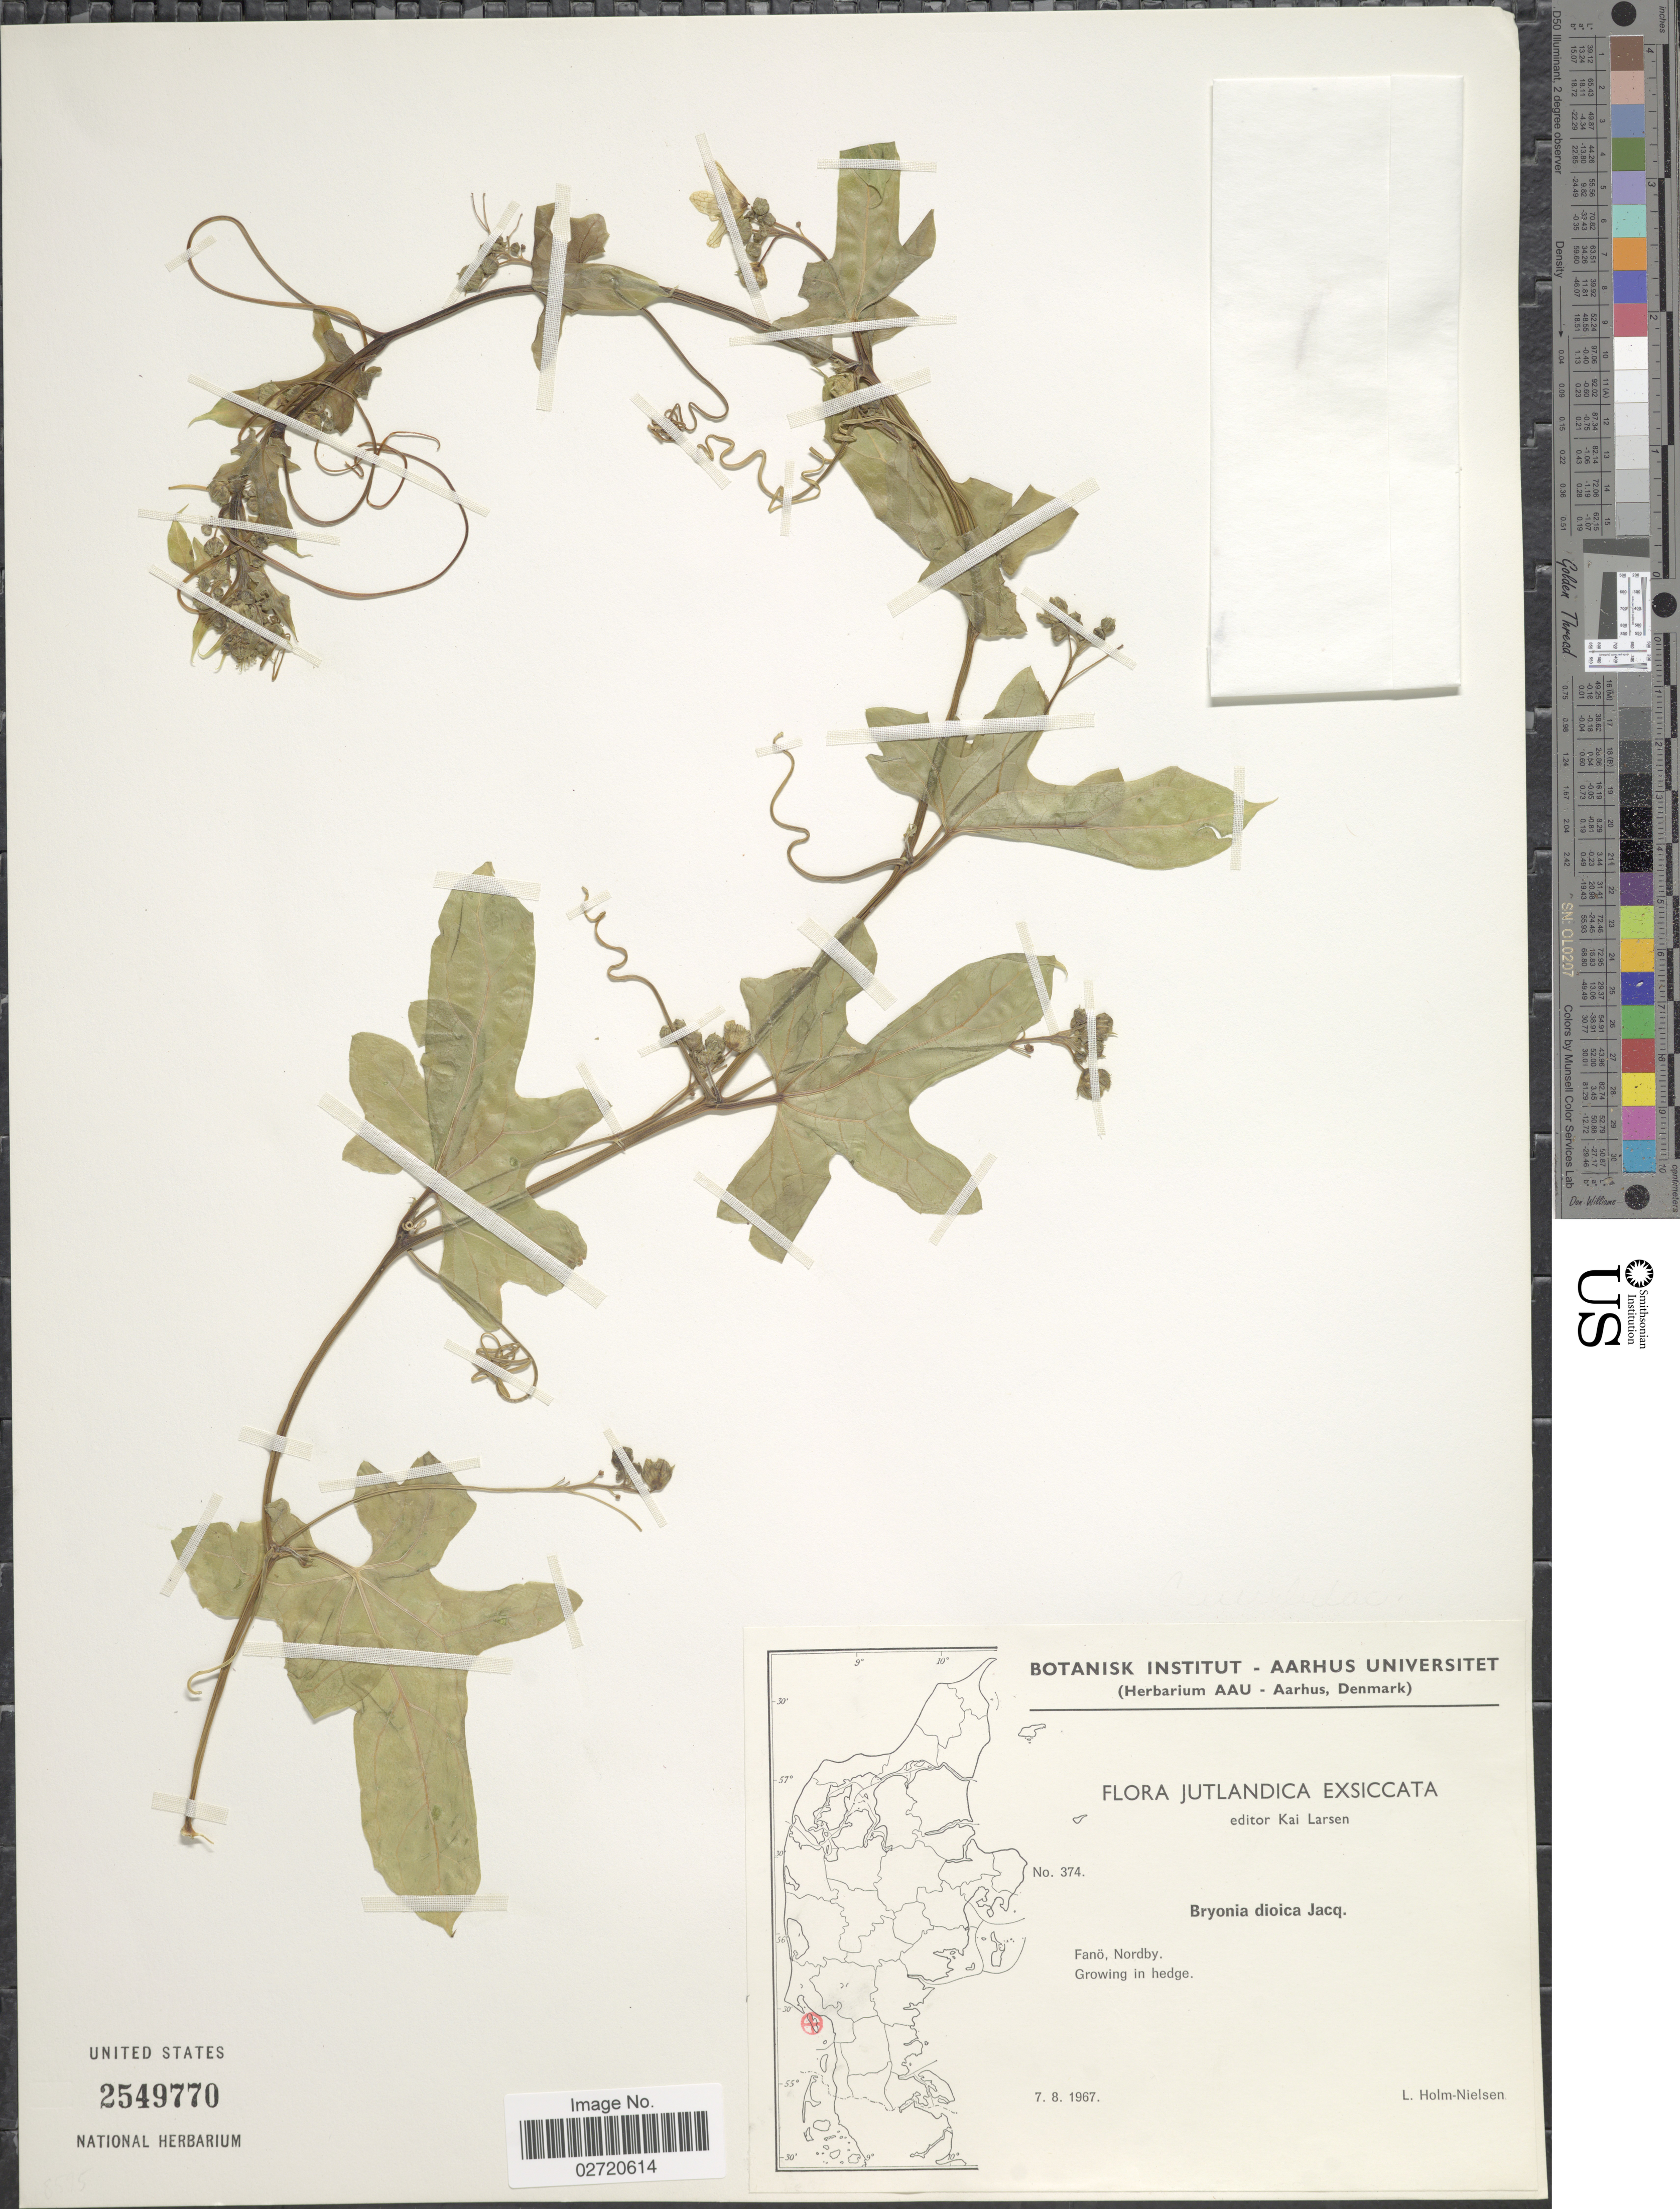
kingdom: Plantae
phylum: Tracheophyta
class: Magnoliopsida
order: Cucurbitales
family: Cucurbitaceae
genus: Bryonia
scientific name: Bryonia dioica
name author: Jacq.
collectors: L. Holm-Nielsen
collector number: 374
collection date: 1967-08-07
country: Denmark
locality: Jutlandica. Fano, Nordby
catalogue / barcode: US 2549770